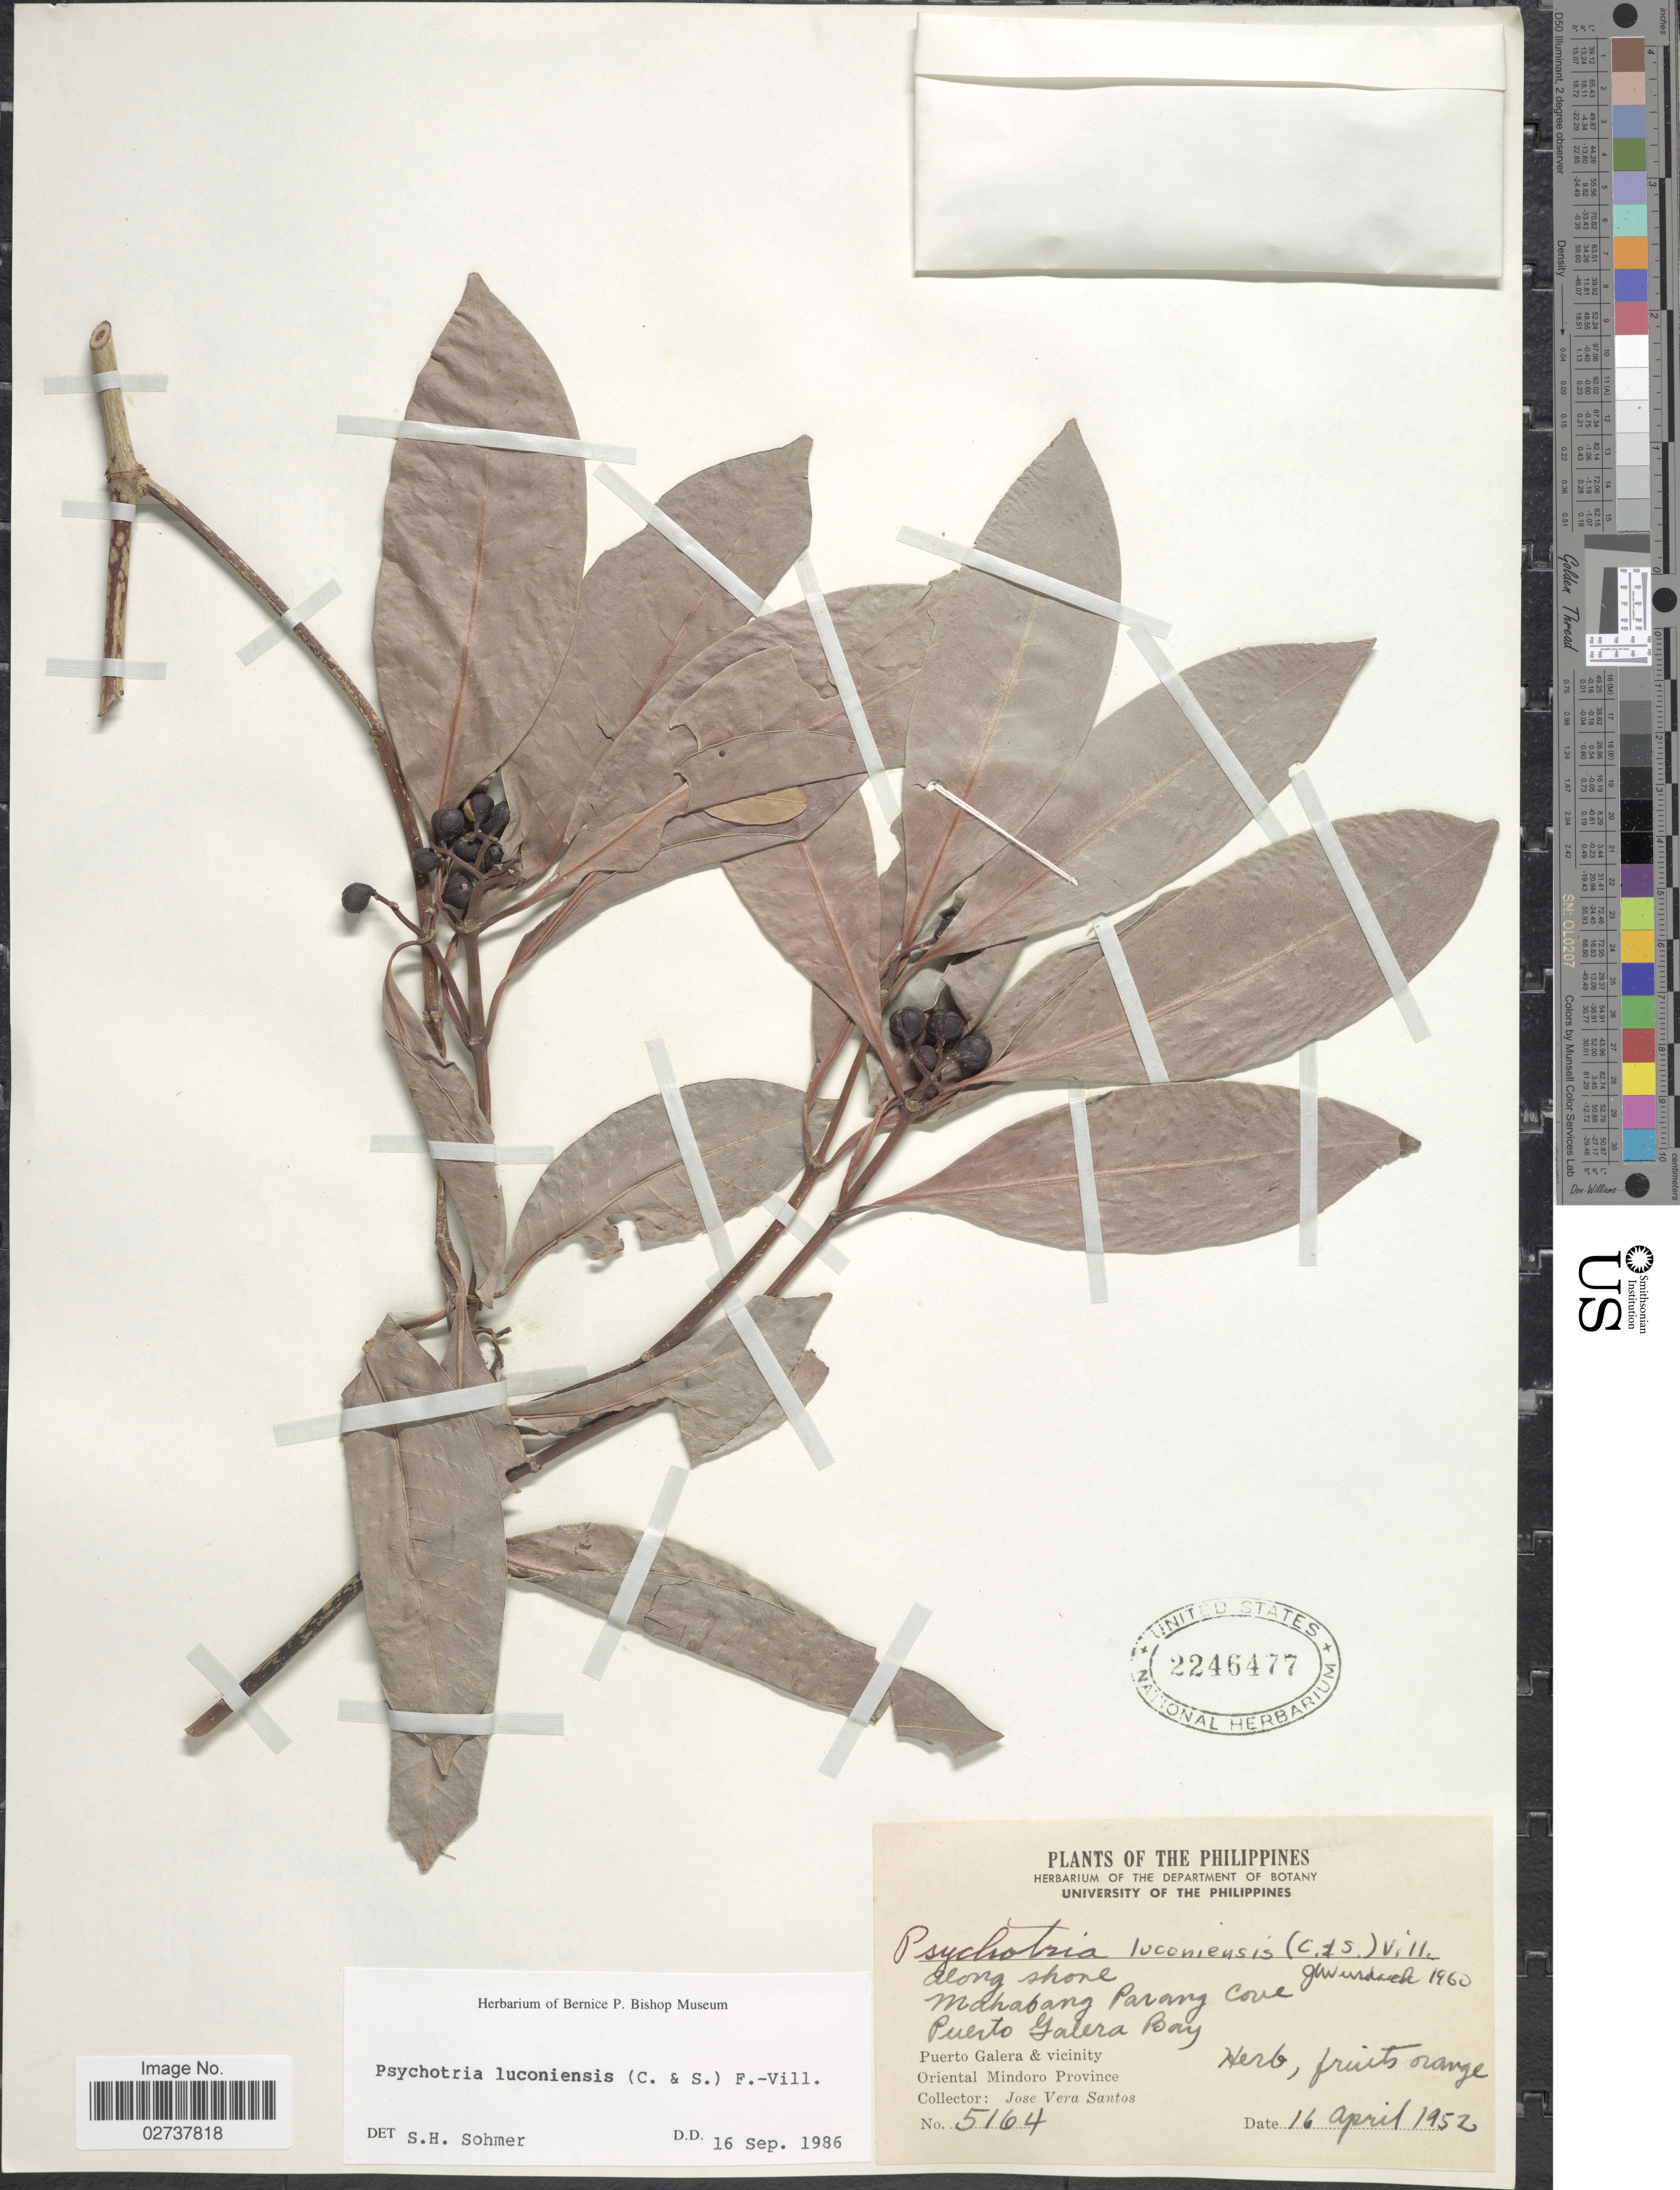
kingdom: Plantae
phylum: Tracheophyta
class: Magnoliopsida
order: Gentianales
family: Rubiaceae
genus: Psychotria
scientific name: Psychotria luzoniensis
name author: (Cham. & Schltdl.) Fern.-Vill.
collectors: J. V. Santos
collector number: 5164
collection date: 1952-04-16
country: Philippines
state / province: Mimaropa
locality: Along shore, Mahabang Parang Cove, Puerto Galera Bay, Puerto Galera & Vicinity, Oriental Mindoro Province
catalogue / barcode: US 2246477